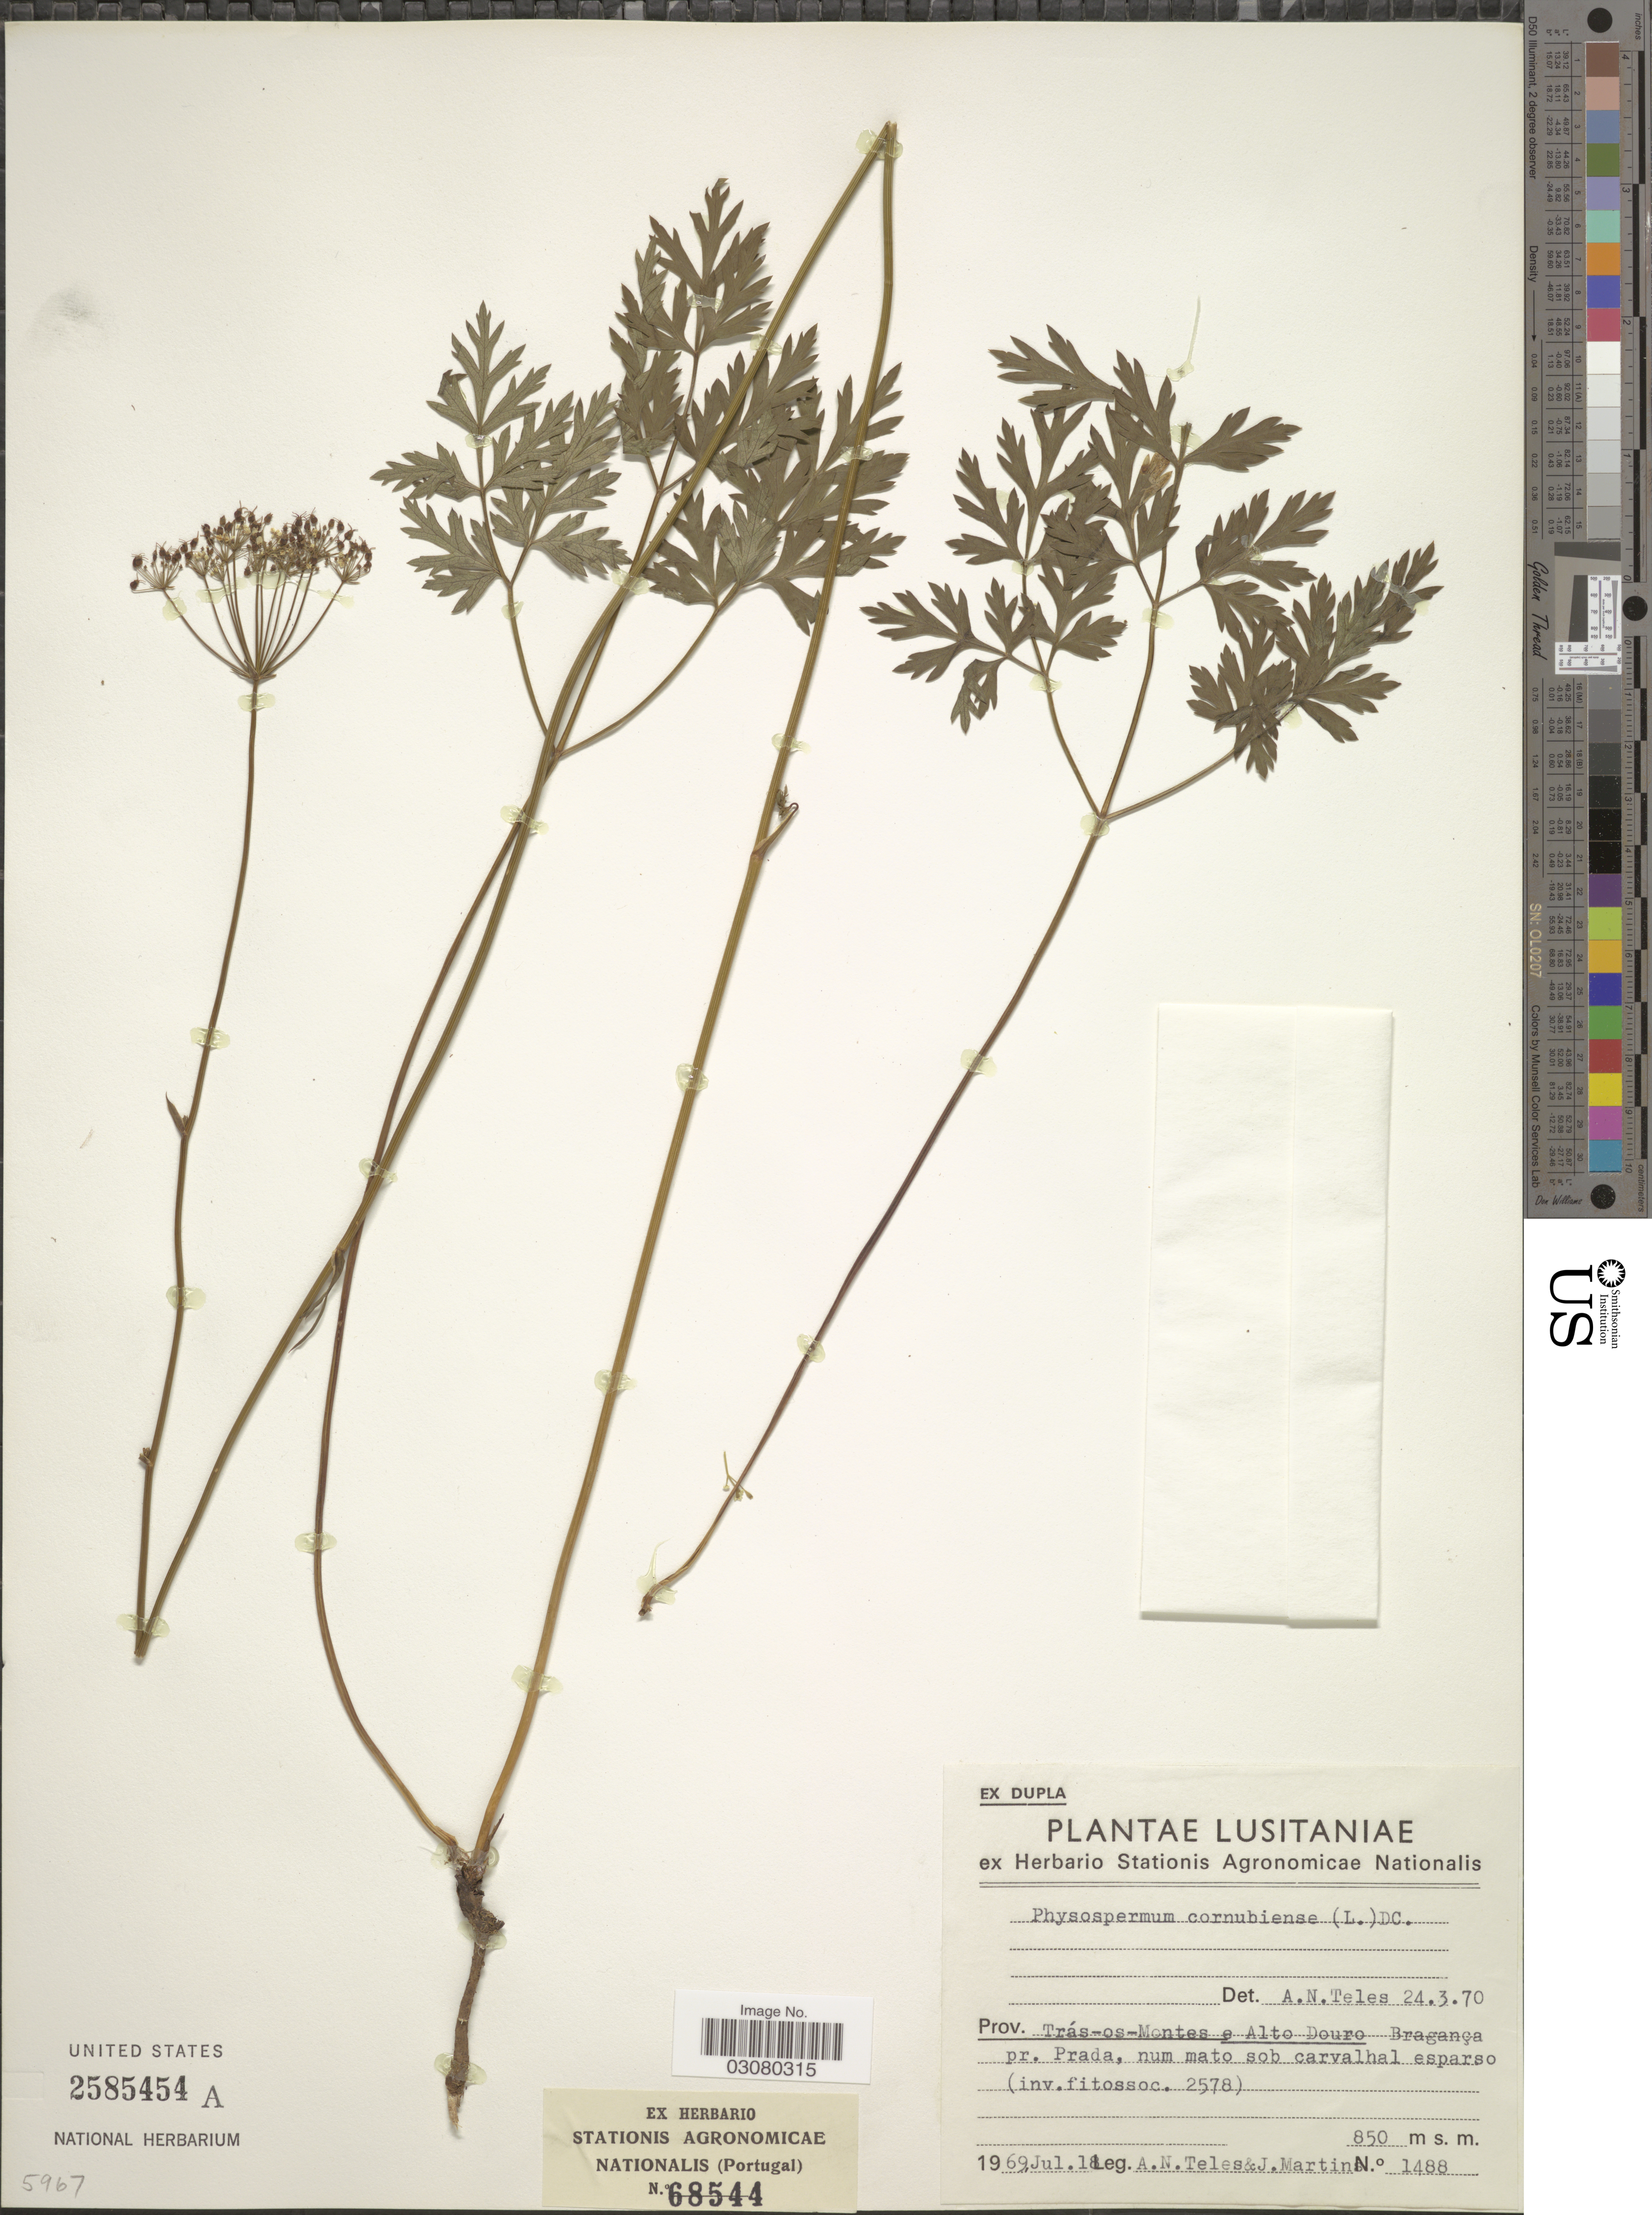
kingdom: Plantae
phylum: Tracheophyta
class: Magnoliopsida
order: Apiales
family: Apiaceae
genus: Physospermum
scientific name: Physospermum cornubiense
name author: (L.) DC.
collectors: A. Teles & J. Martin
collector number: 1488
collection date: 1969-07-18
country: Portugal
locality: Lusitaniae. Prov. Trás-os-Montes e Alto Douro. Bragança pr. Prada, num mato sob carvalhal esparso (inv. fitossoc. 2578).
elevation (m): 850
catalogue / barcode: US 2585454A